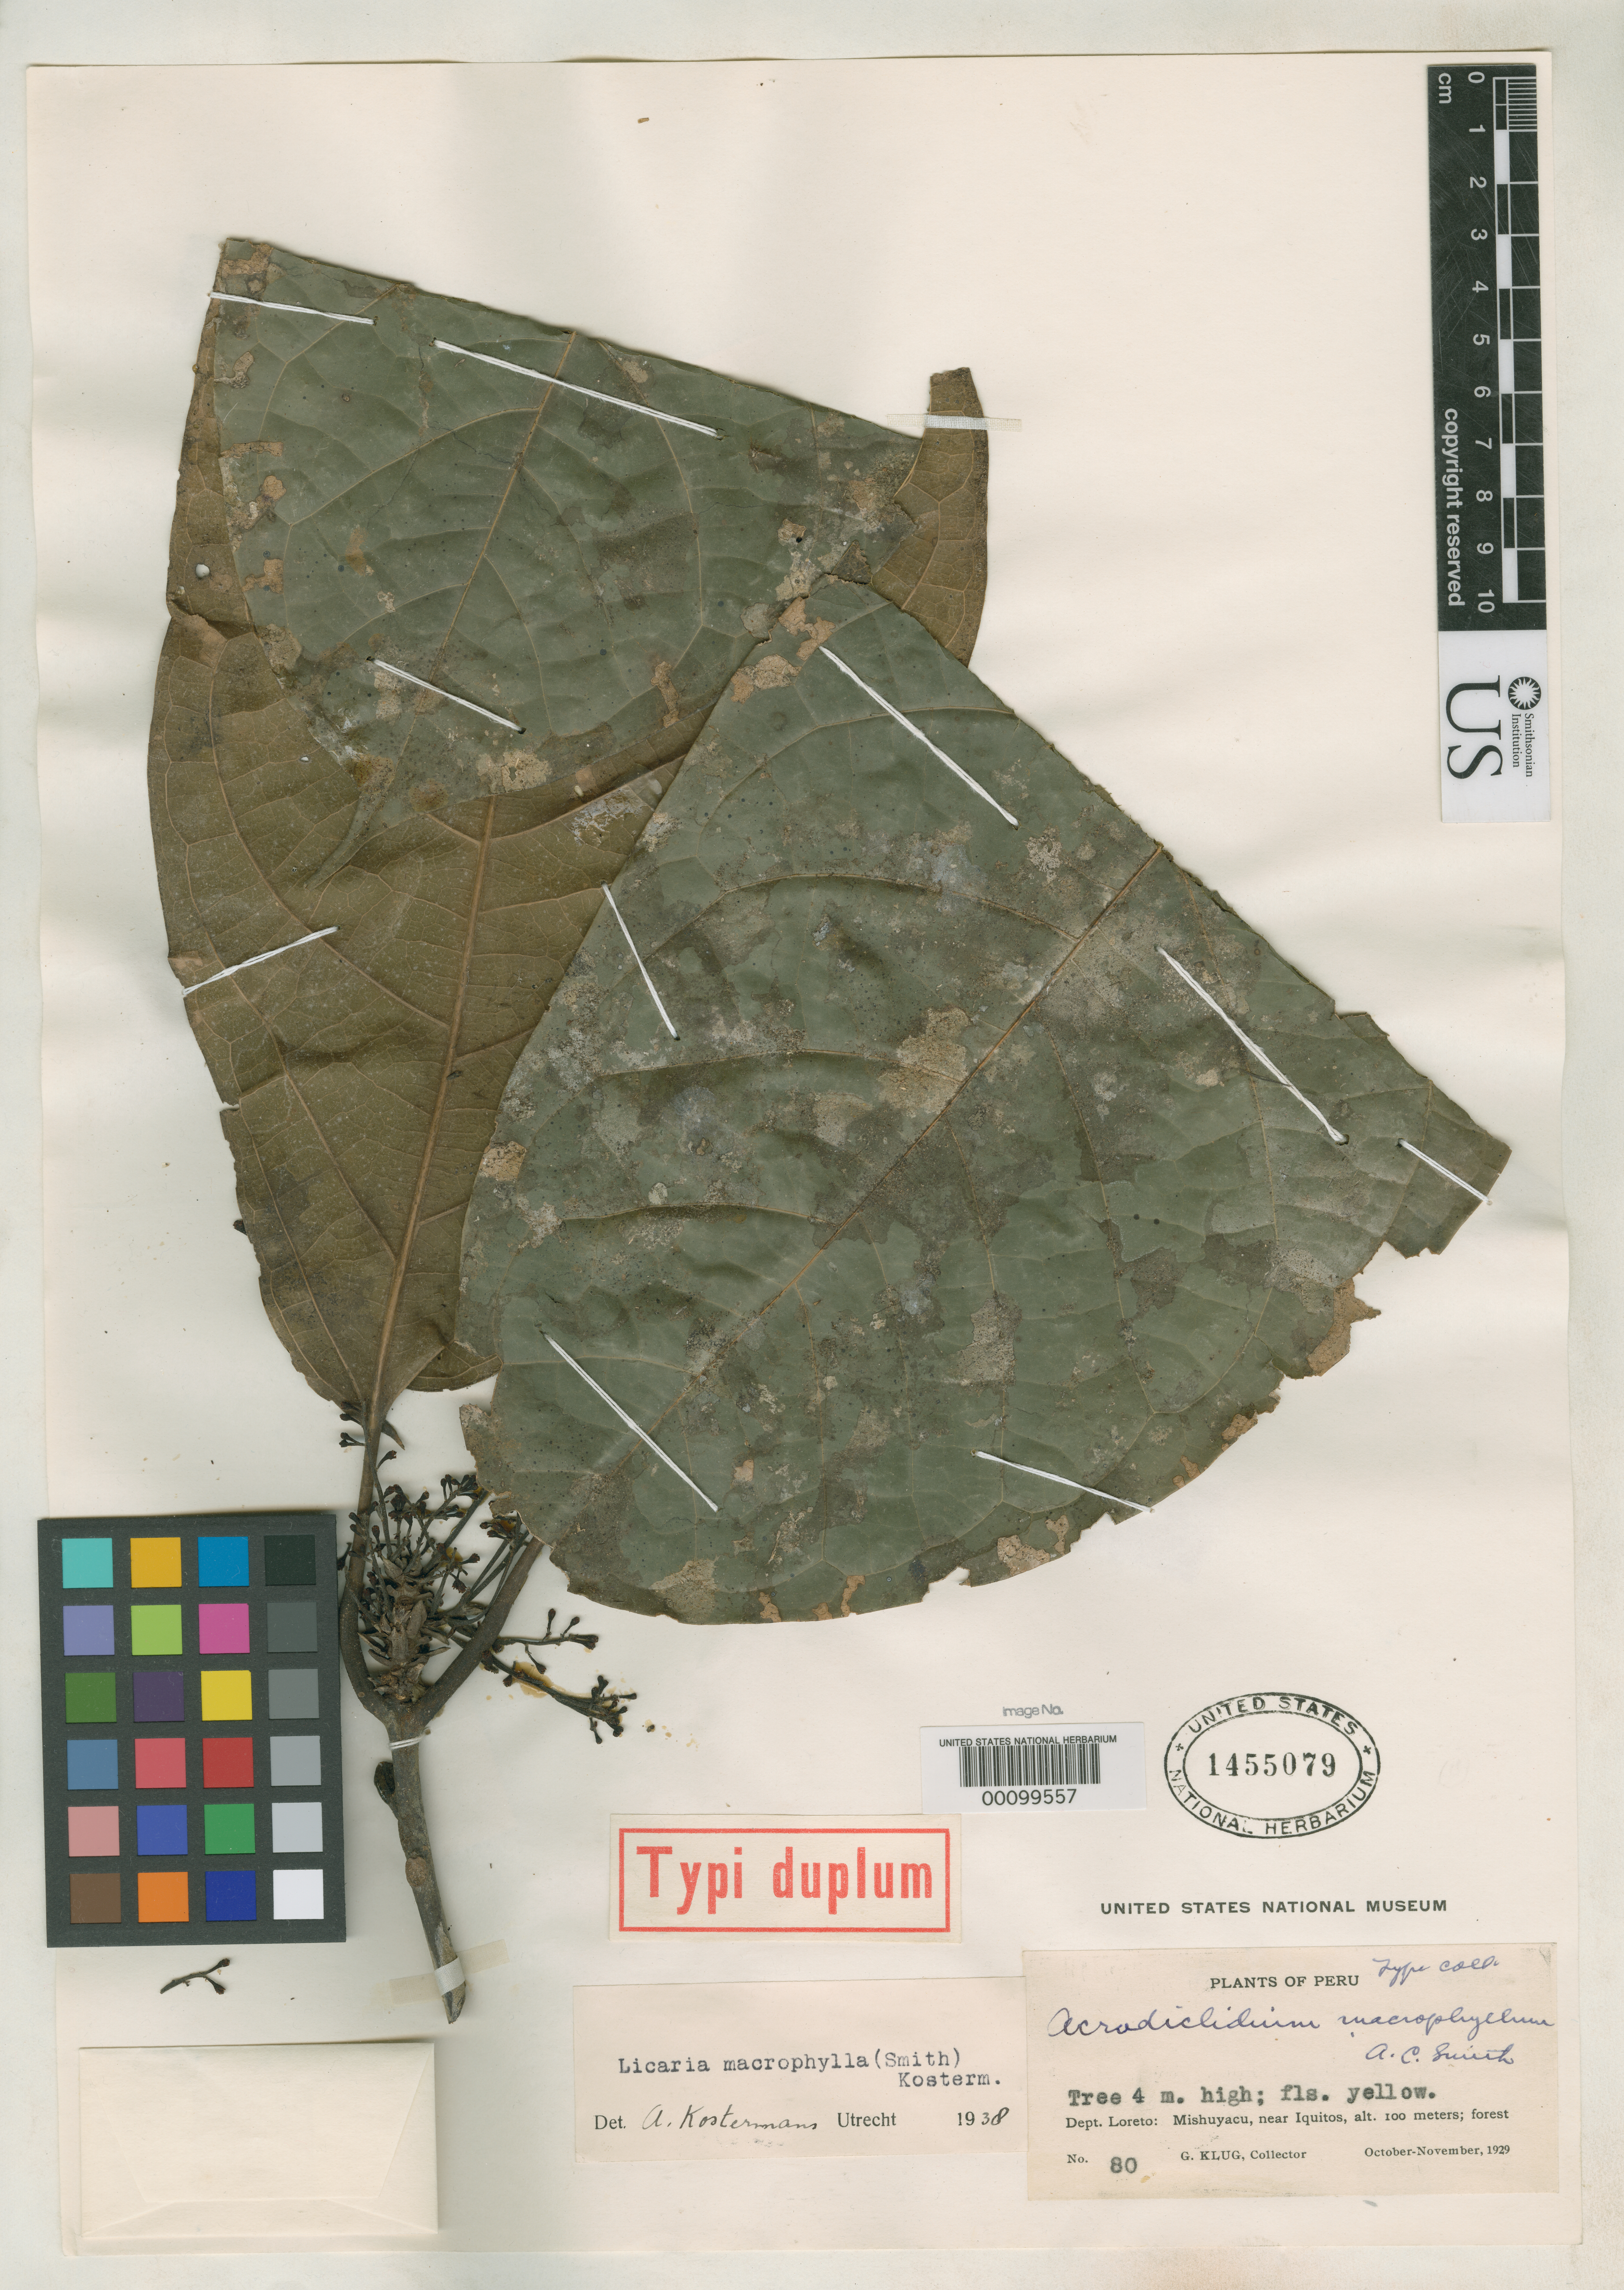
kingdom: Plantae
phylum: Tracheophyta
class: Magnoliopsida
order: Laurales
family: Lauraceae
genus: Acrodiclidium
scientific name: Acrodiclidium macrophyllum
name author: A.C. Sm.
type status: Isotype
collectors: G. Klug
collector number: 80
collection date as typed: Oct 1929 to -- Nov 1929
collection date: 1929-10/1929-11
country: Peru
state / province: Loreto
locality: Mishuyacu.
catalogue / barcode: US 1455079